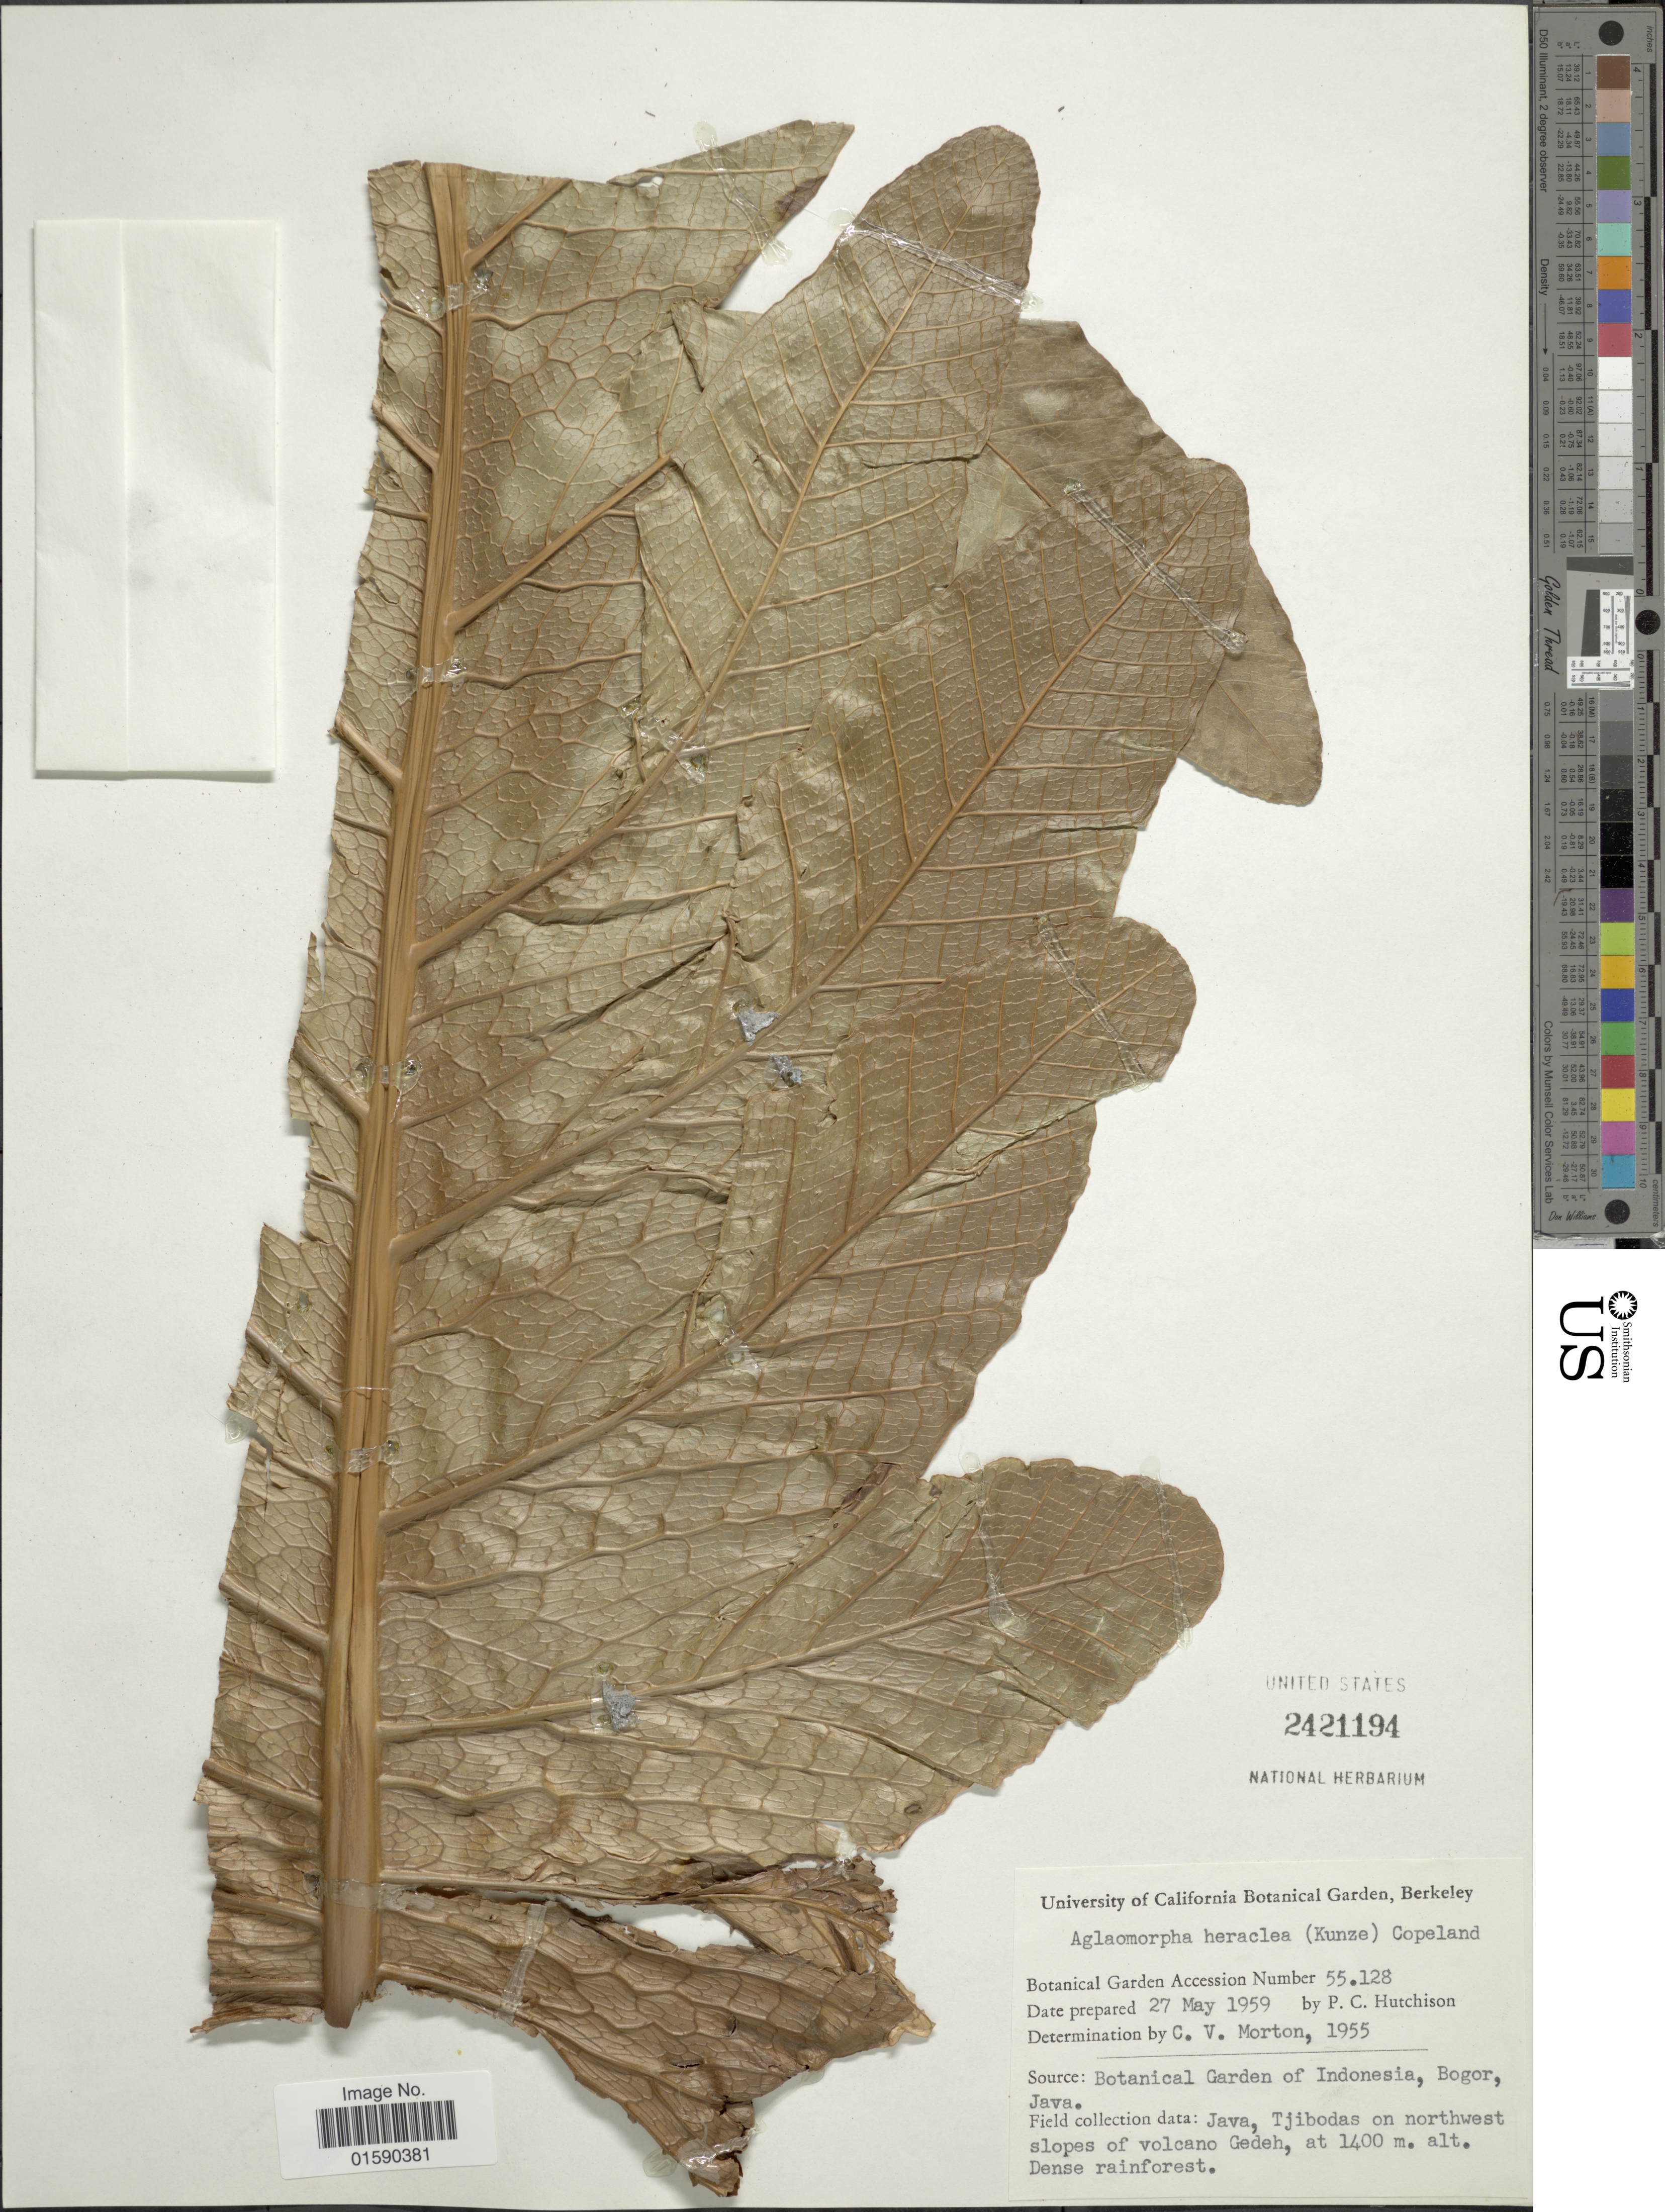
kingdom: Plantae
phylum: Tracheophyta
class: Polypodiopsida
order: Polypodiales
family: Polypodiaceae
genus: Aglaomorpha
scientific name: Aglaomorpha heraclea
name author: (Kunze) Copel.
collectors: P. C. Hutchison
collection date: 1959-05-27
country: United States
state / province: California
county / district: Alameda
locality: University of California Botanical Garden, Berkeley.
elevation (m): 1400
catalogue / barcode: US 2421194